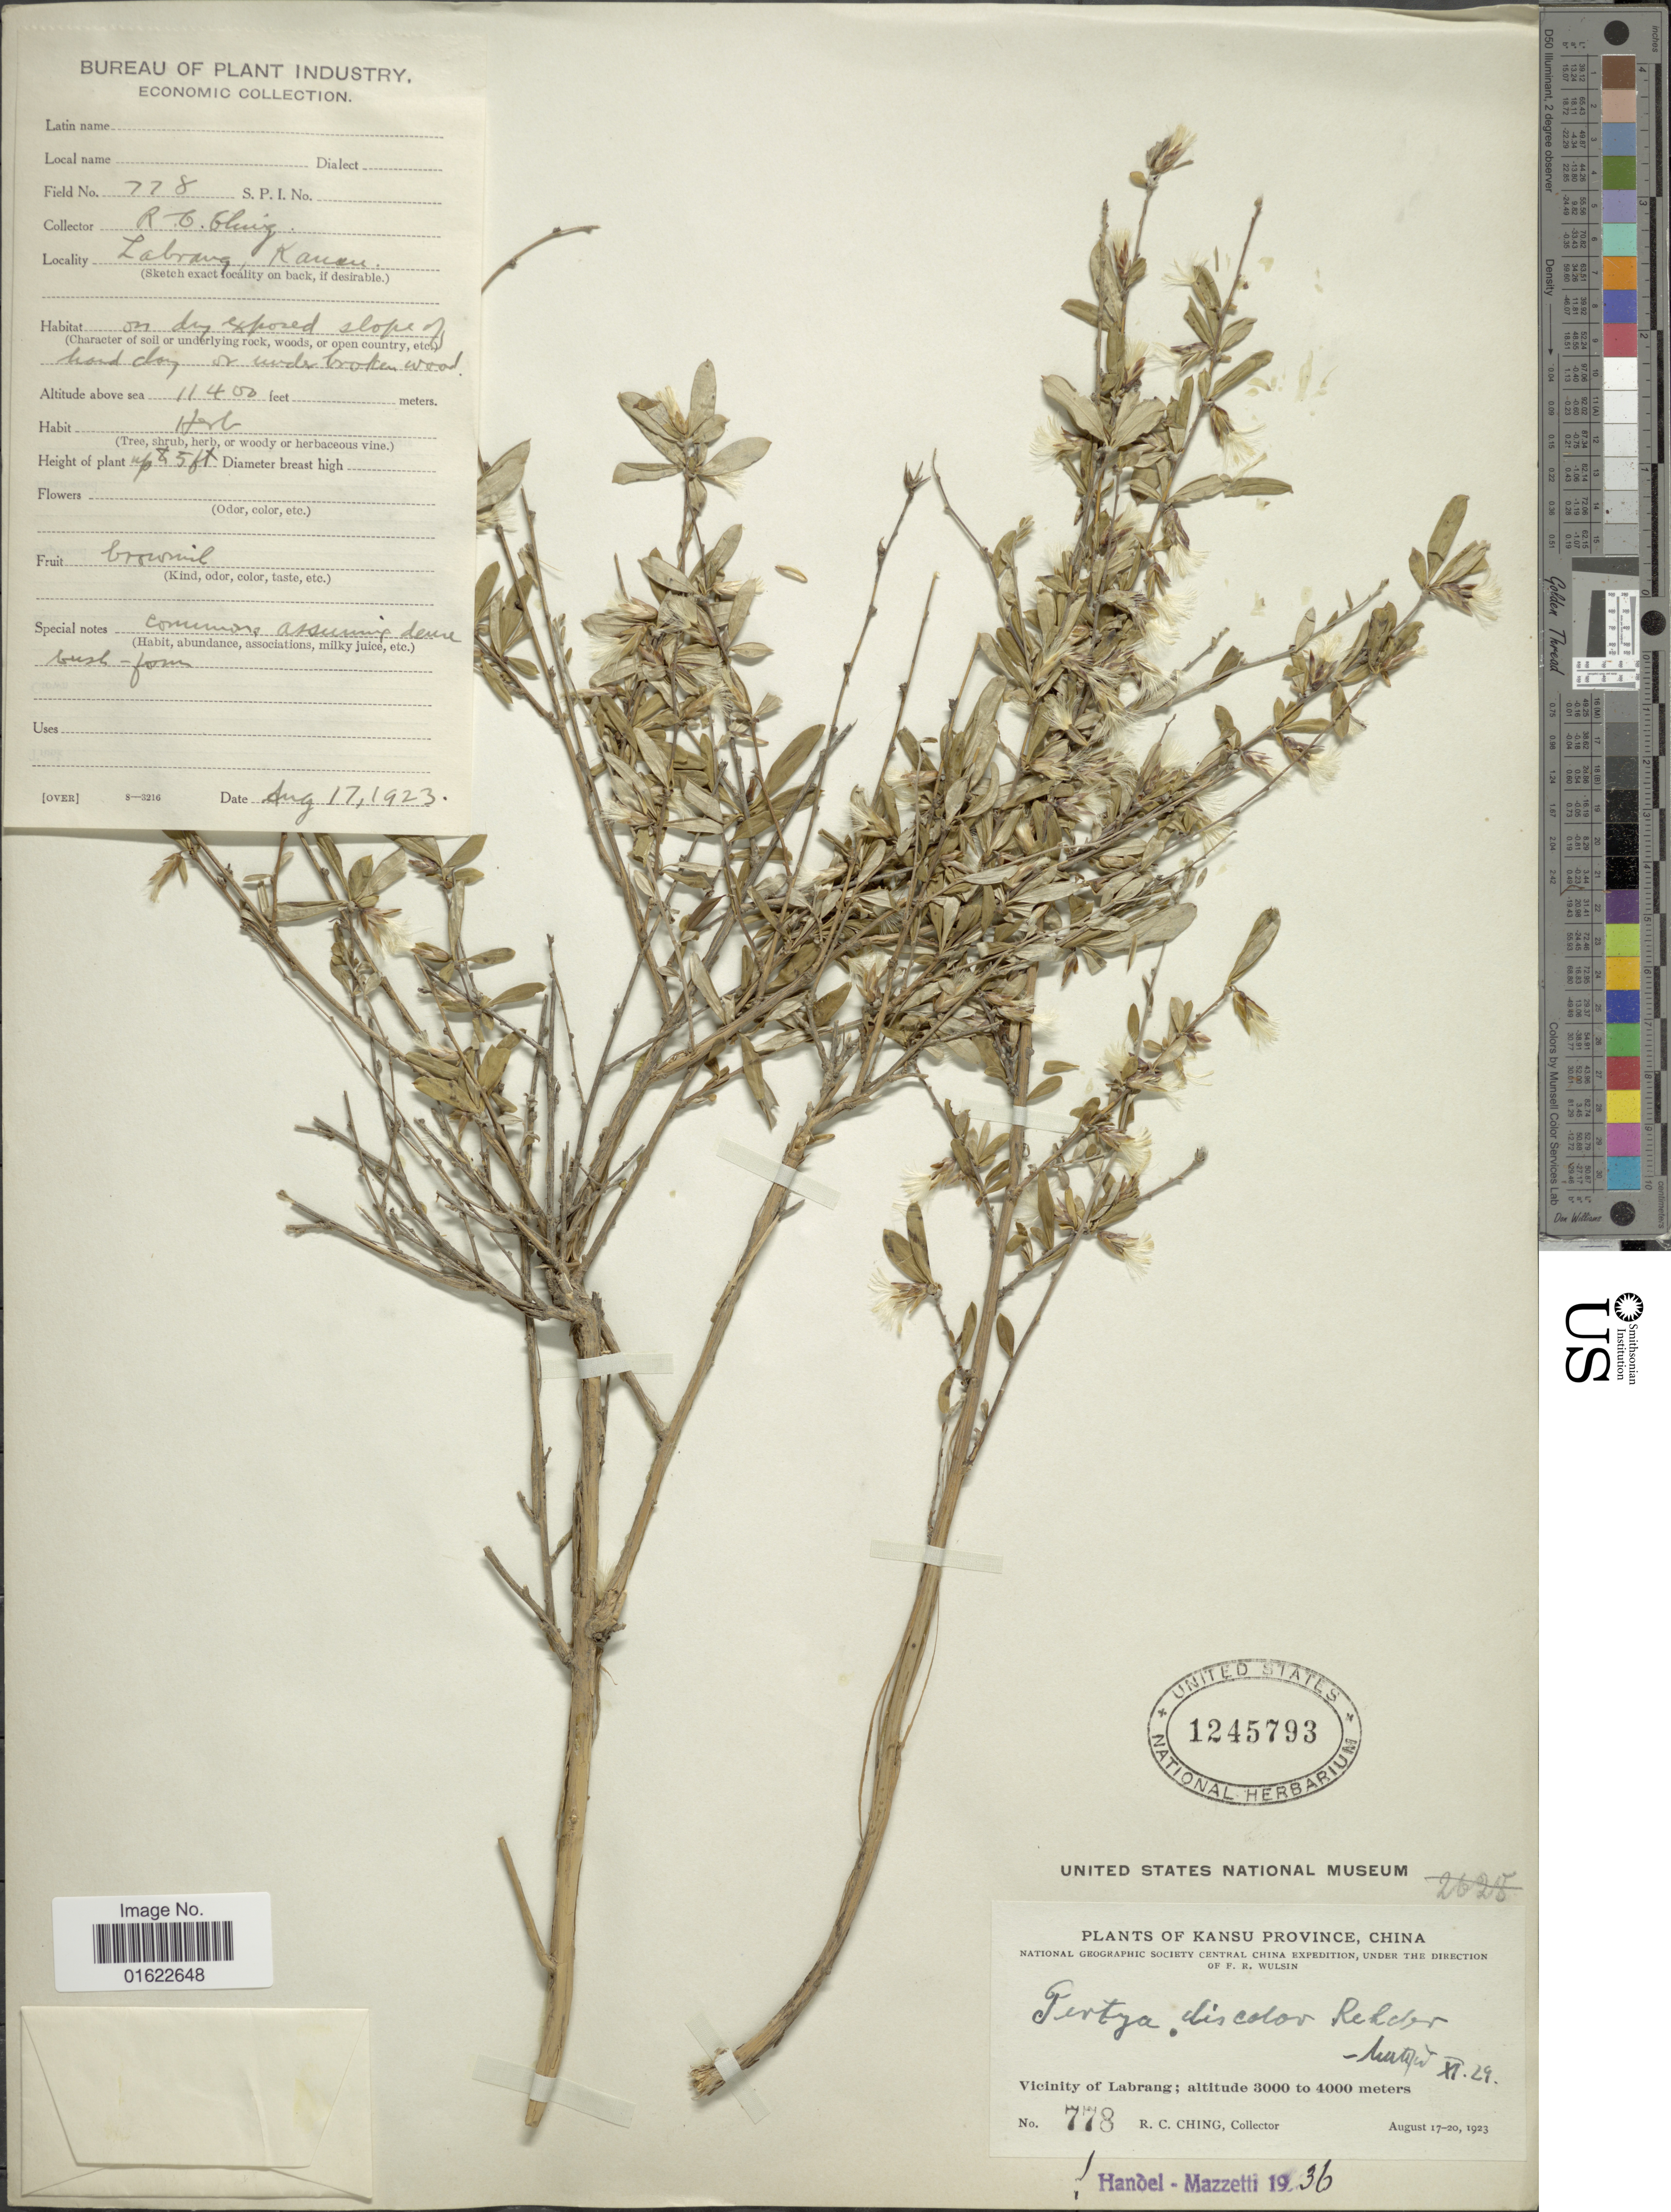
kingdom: Plantae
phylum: Tracheophyta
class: Magnoliopsida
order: Asterales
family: Asteraceae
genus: Pertya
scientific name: Pertya discolor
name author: Rehder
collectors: R. C. Ching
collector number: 778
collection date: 1923-08-17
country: China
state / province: Gansu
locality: Kansu Province, Vicinity of Labrang, Kanau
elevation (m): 3475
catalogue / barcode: US 1245793